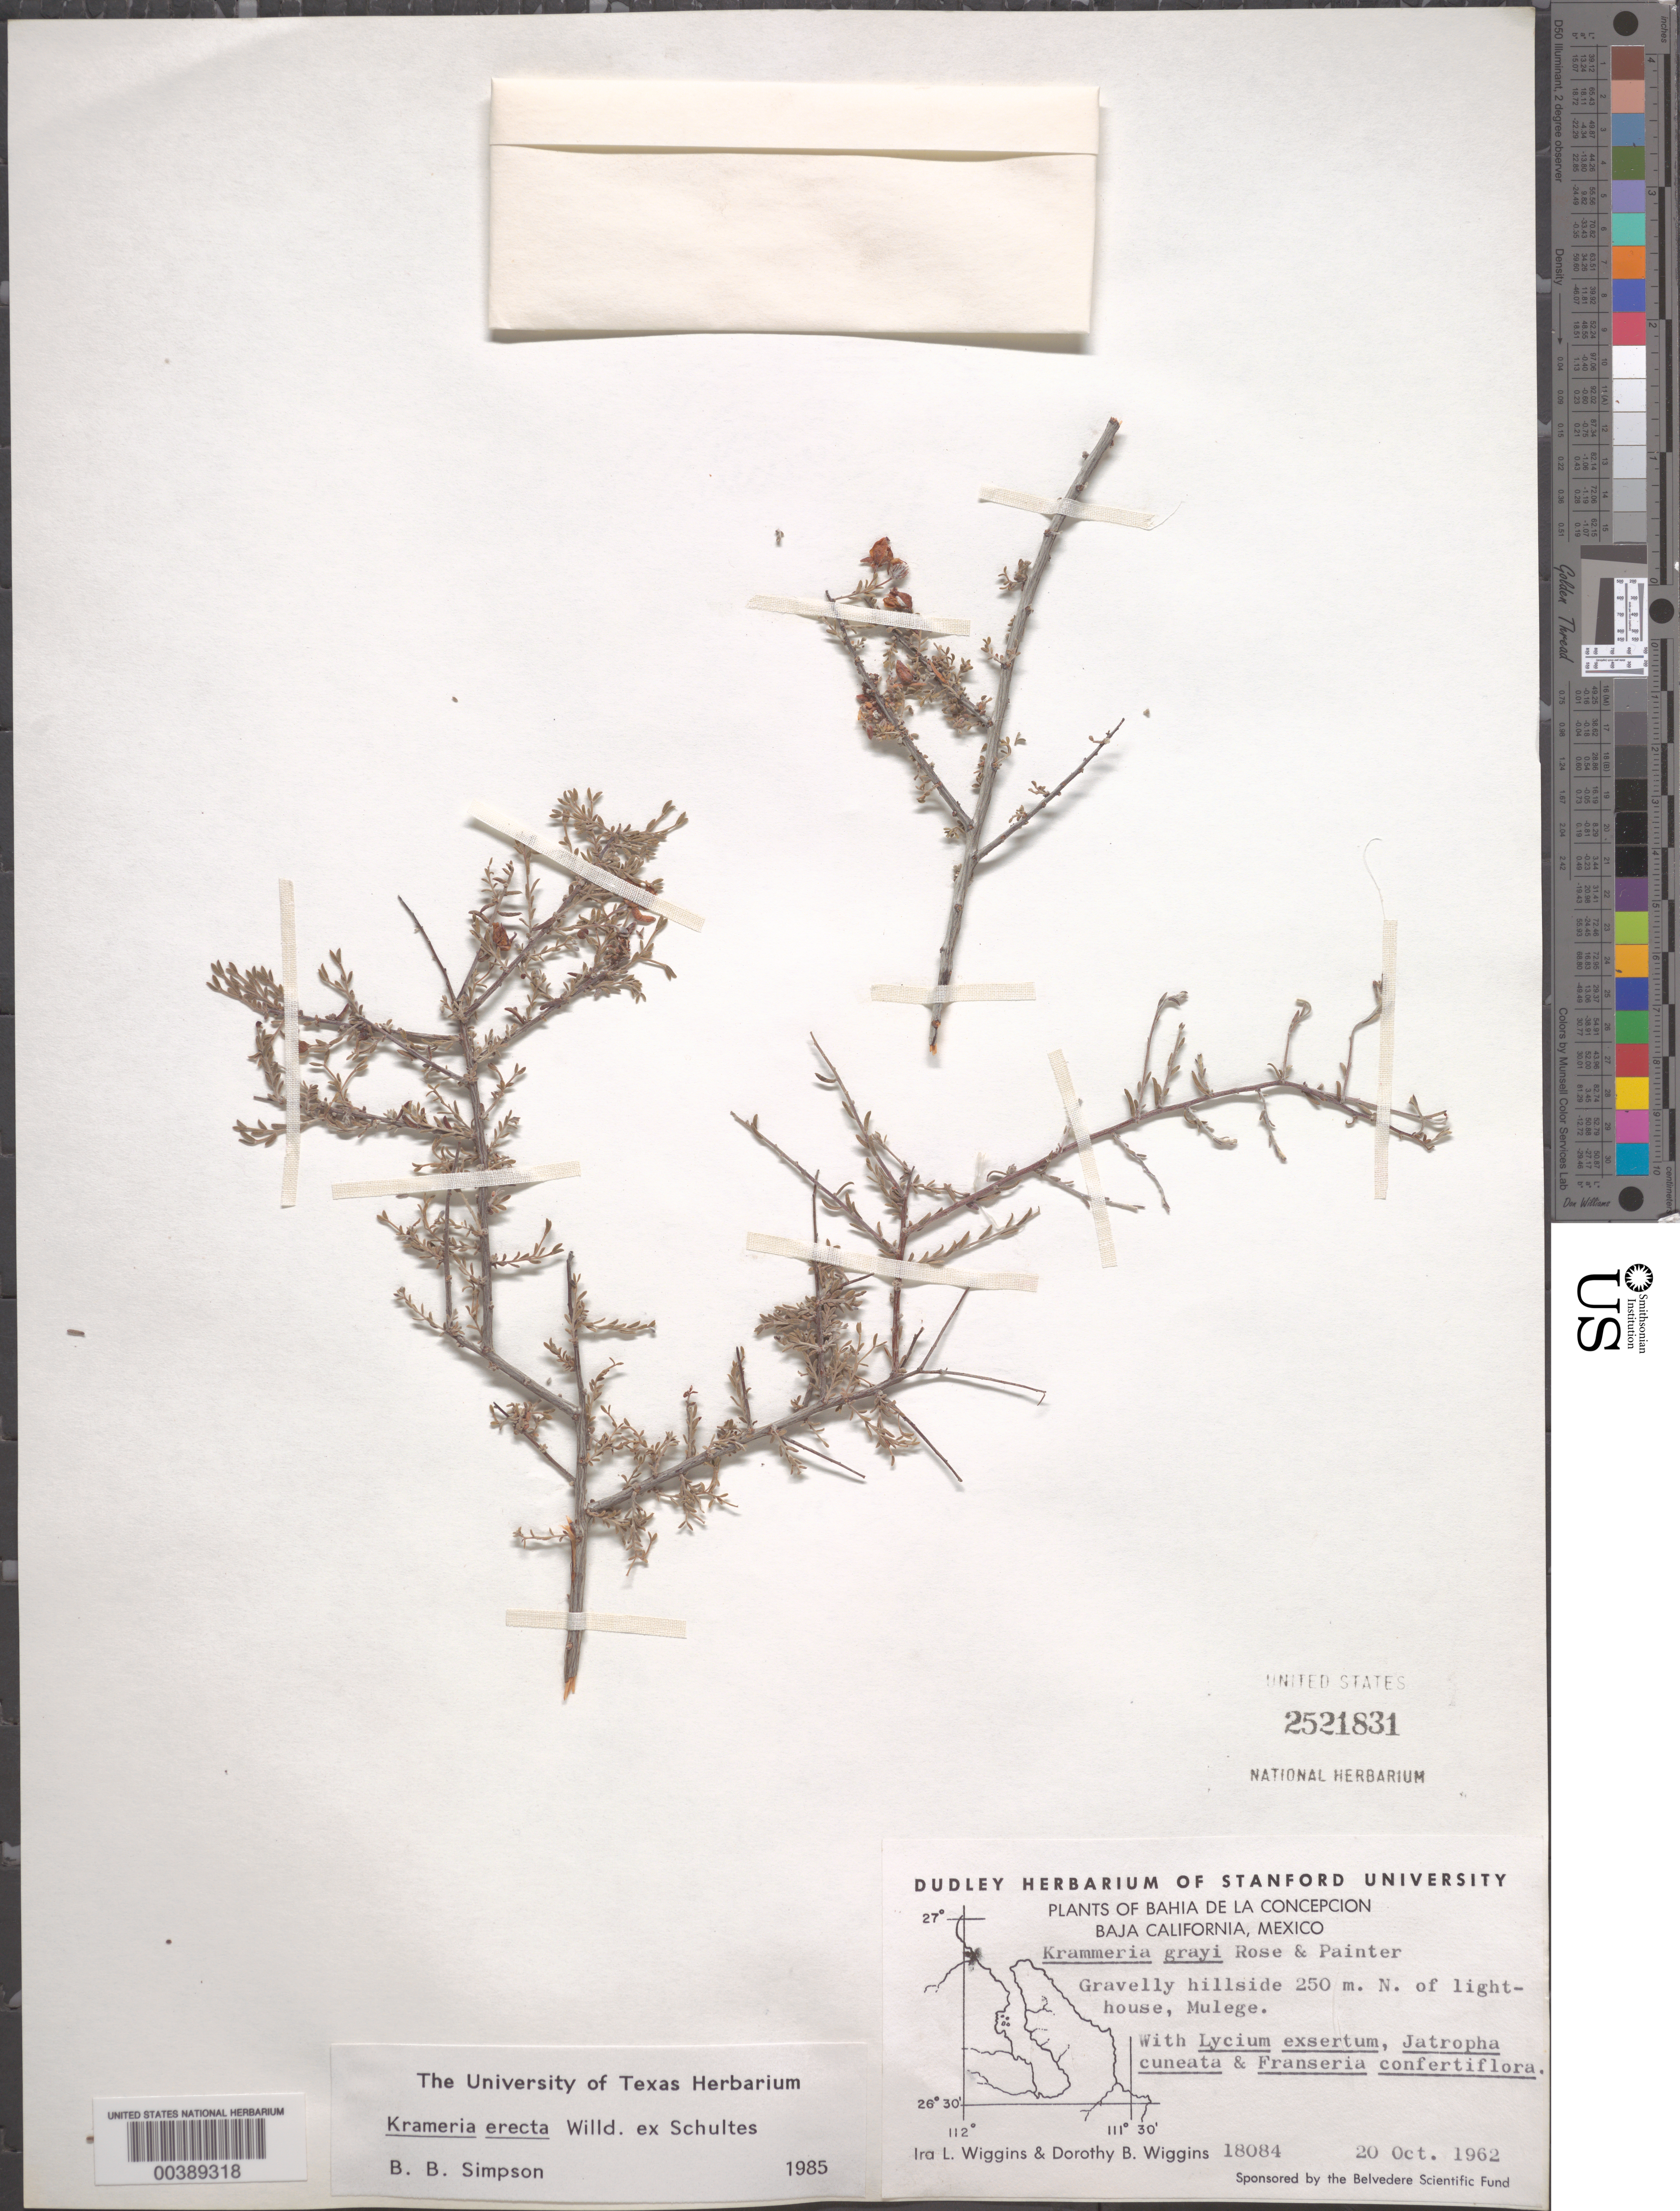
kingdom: Plantae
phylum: Tracheophyta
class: Magnoliopsida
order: Zygophyllales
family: Krameriaceae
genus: Krameria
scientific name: Krameria erecta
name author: Willd. ex Schult.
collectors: I. L. Wiggins & D. B. Wiggins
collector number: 18084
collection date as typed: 20 Oct 1962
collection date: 1962-10-20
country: Mexico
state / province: Baja California Sur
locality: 250 m N of lighthouse, Mulege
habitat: Gravelly hillside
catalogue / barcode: US 2521831